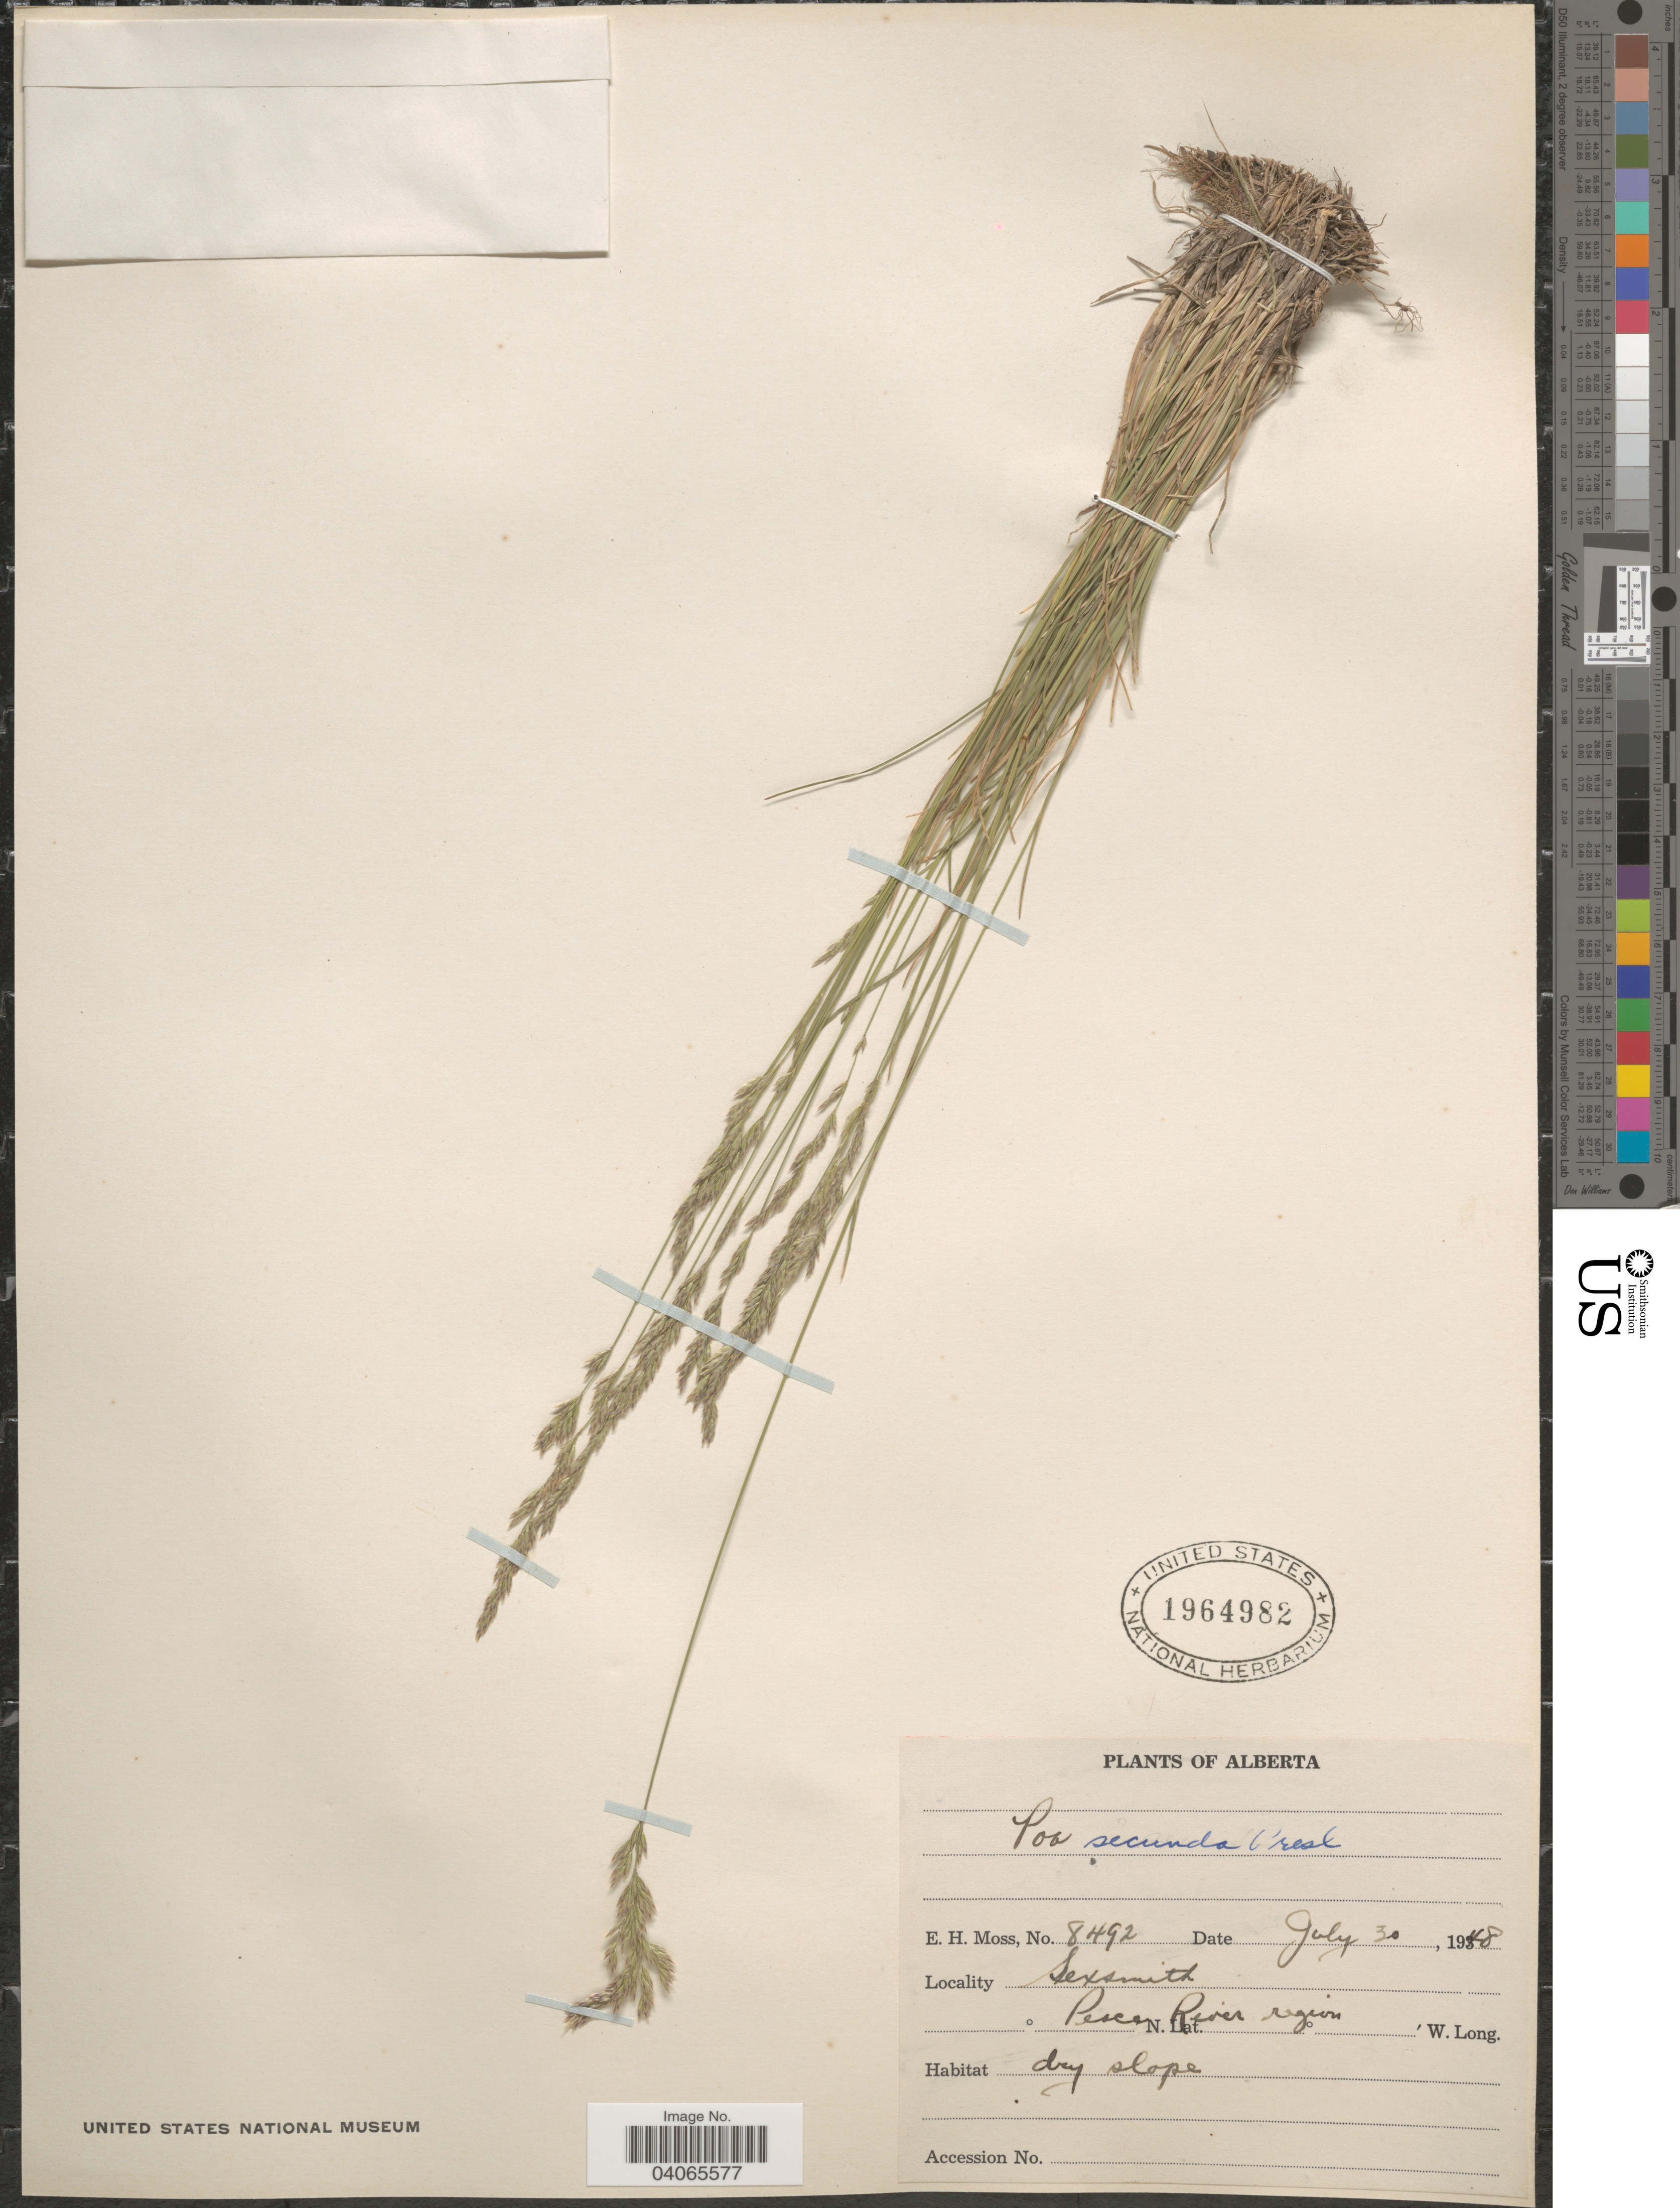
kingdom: Plantae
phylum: Tracheophyta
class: Liliopsida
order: Poales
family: Poaceae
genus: Poa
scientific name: Poa secunda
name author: J. Presl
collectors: E. Moss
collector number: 8492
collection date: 1948-07-30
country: Canada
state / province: Alberta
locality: Sexsmith. Peace River region.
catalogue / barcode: US 1964982